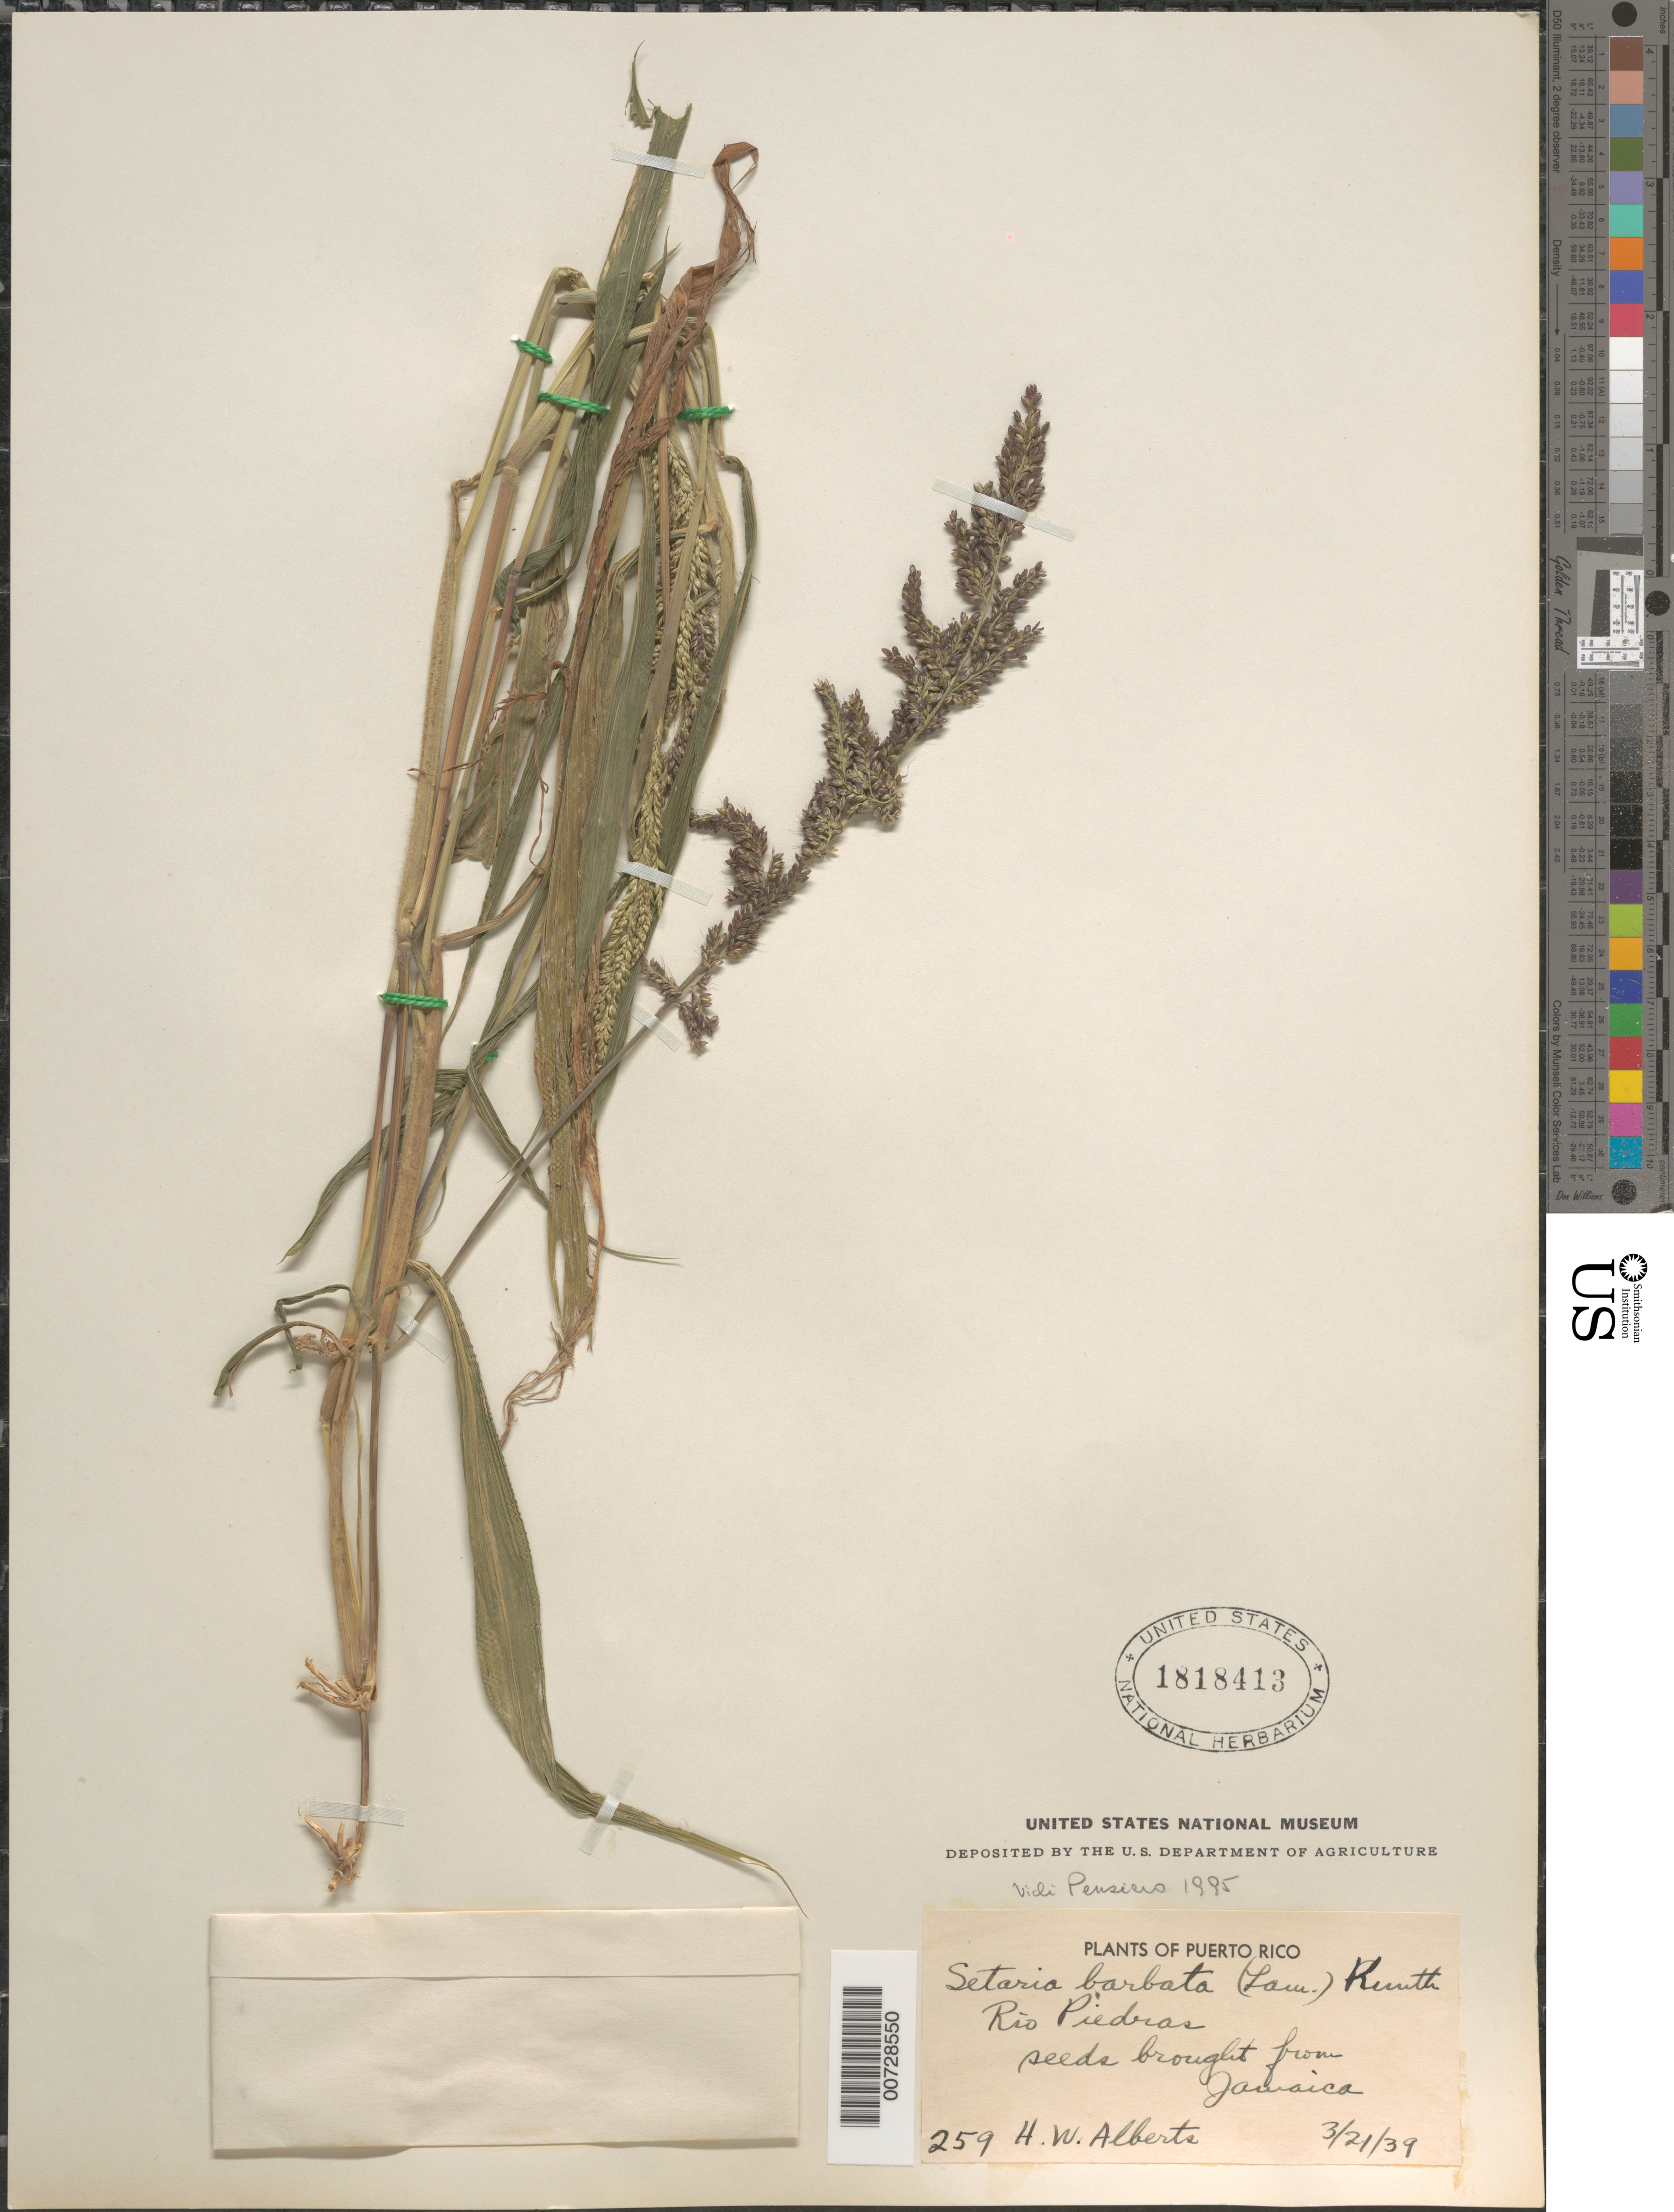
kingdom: Plantae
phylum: Tracheophyta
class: Liliopsida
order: Poales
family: Poaceae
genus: Setaria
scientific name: Setaria barbata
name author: (Lam.) Kunth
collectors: H. W. Alberts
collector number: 259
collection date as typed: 21 Mar 1939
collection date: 1939-03-21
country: Puerto Rico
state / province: San Juan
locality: Rio Piedras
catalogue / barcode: US 1818413